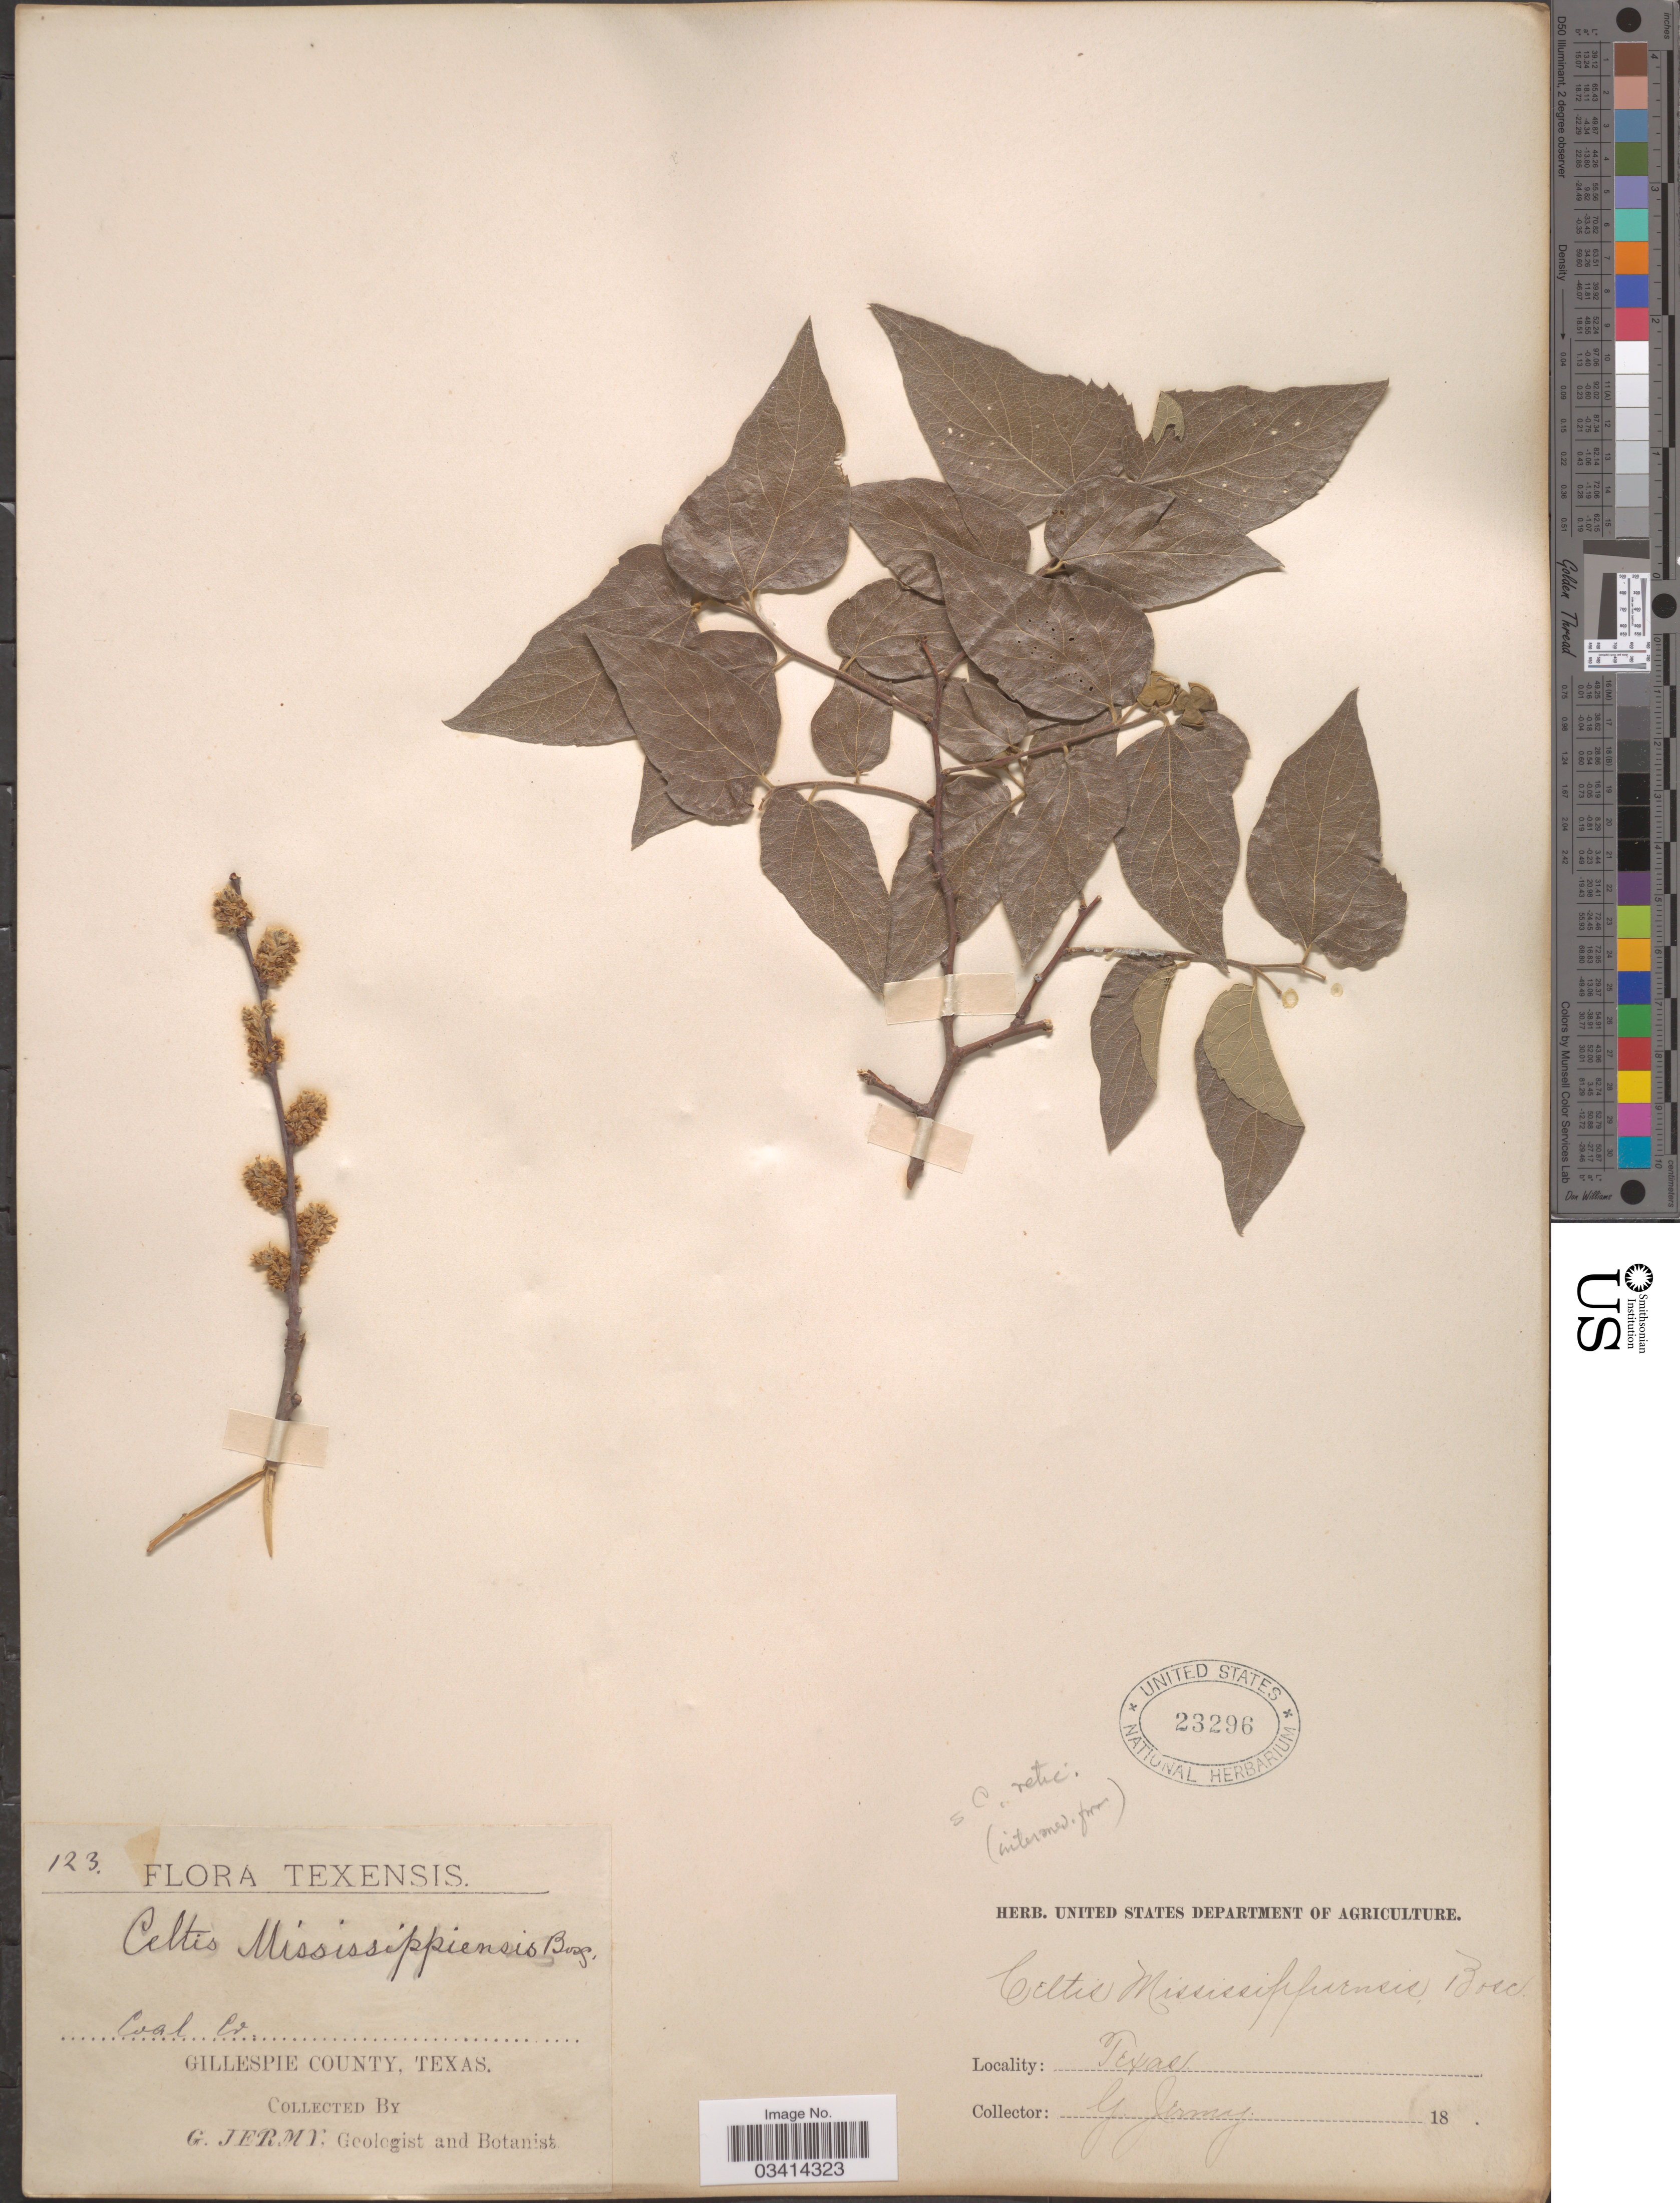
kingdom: Plantae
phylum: Tracheophyta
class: Magnoliopsida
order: Rosales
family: Cannabaceae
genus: Celtis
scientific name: Celtis reticulata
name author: Torr.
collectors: G. Jermy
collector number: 123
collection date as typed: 18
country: United States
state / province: Texas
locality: Coal Co. Gillespie County.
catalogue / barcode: US 23296